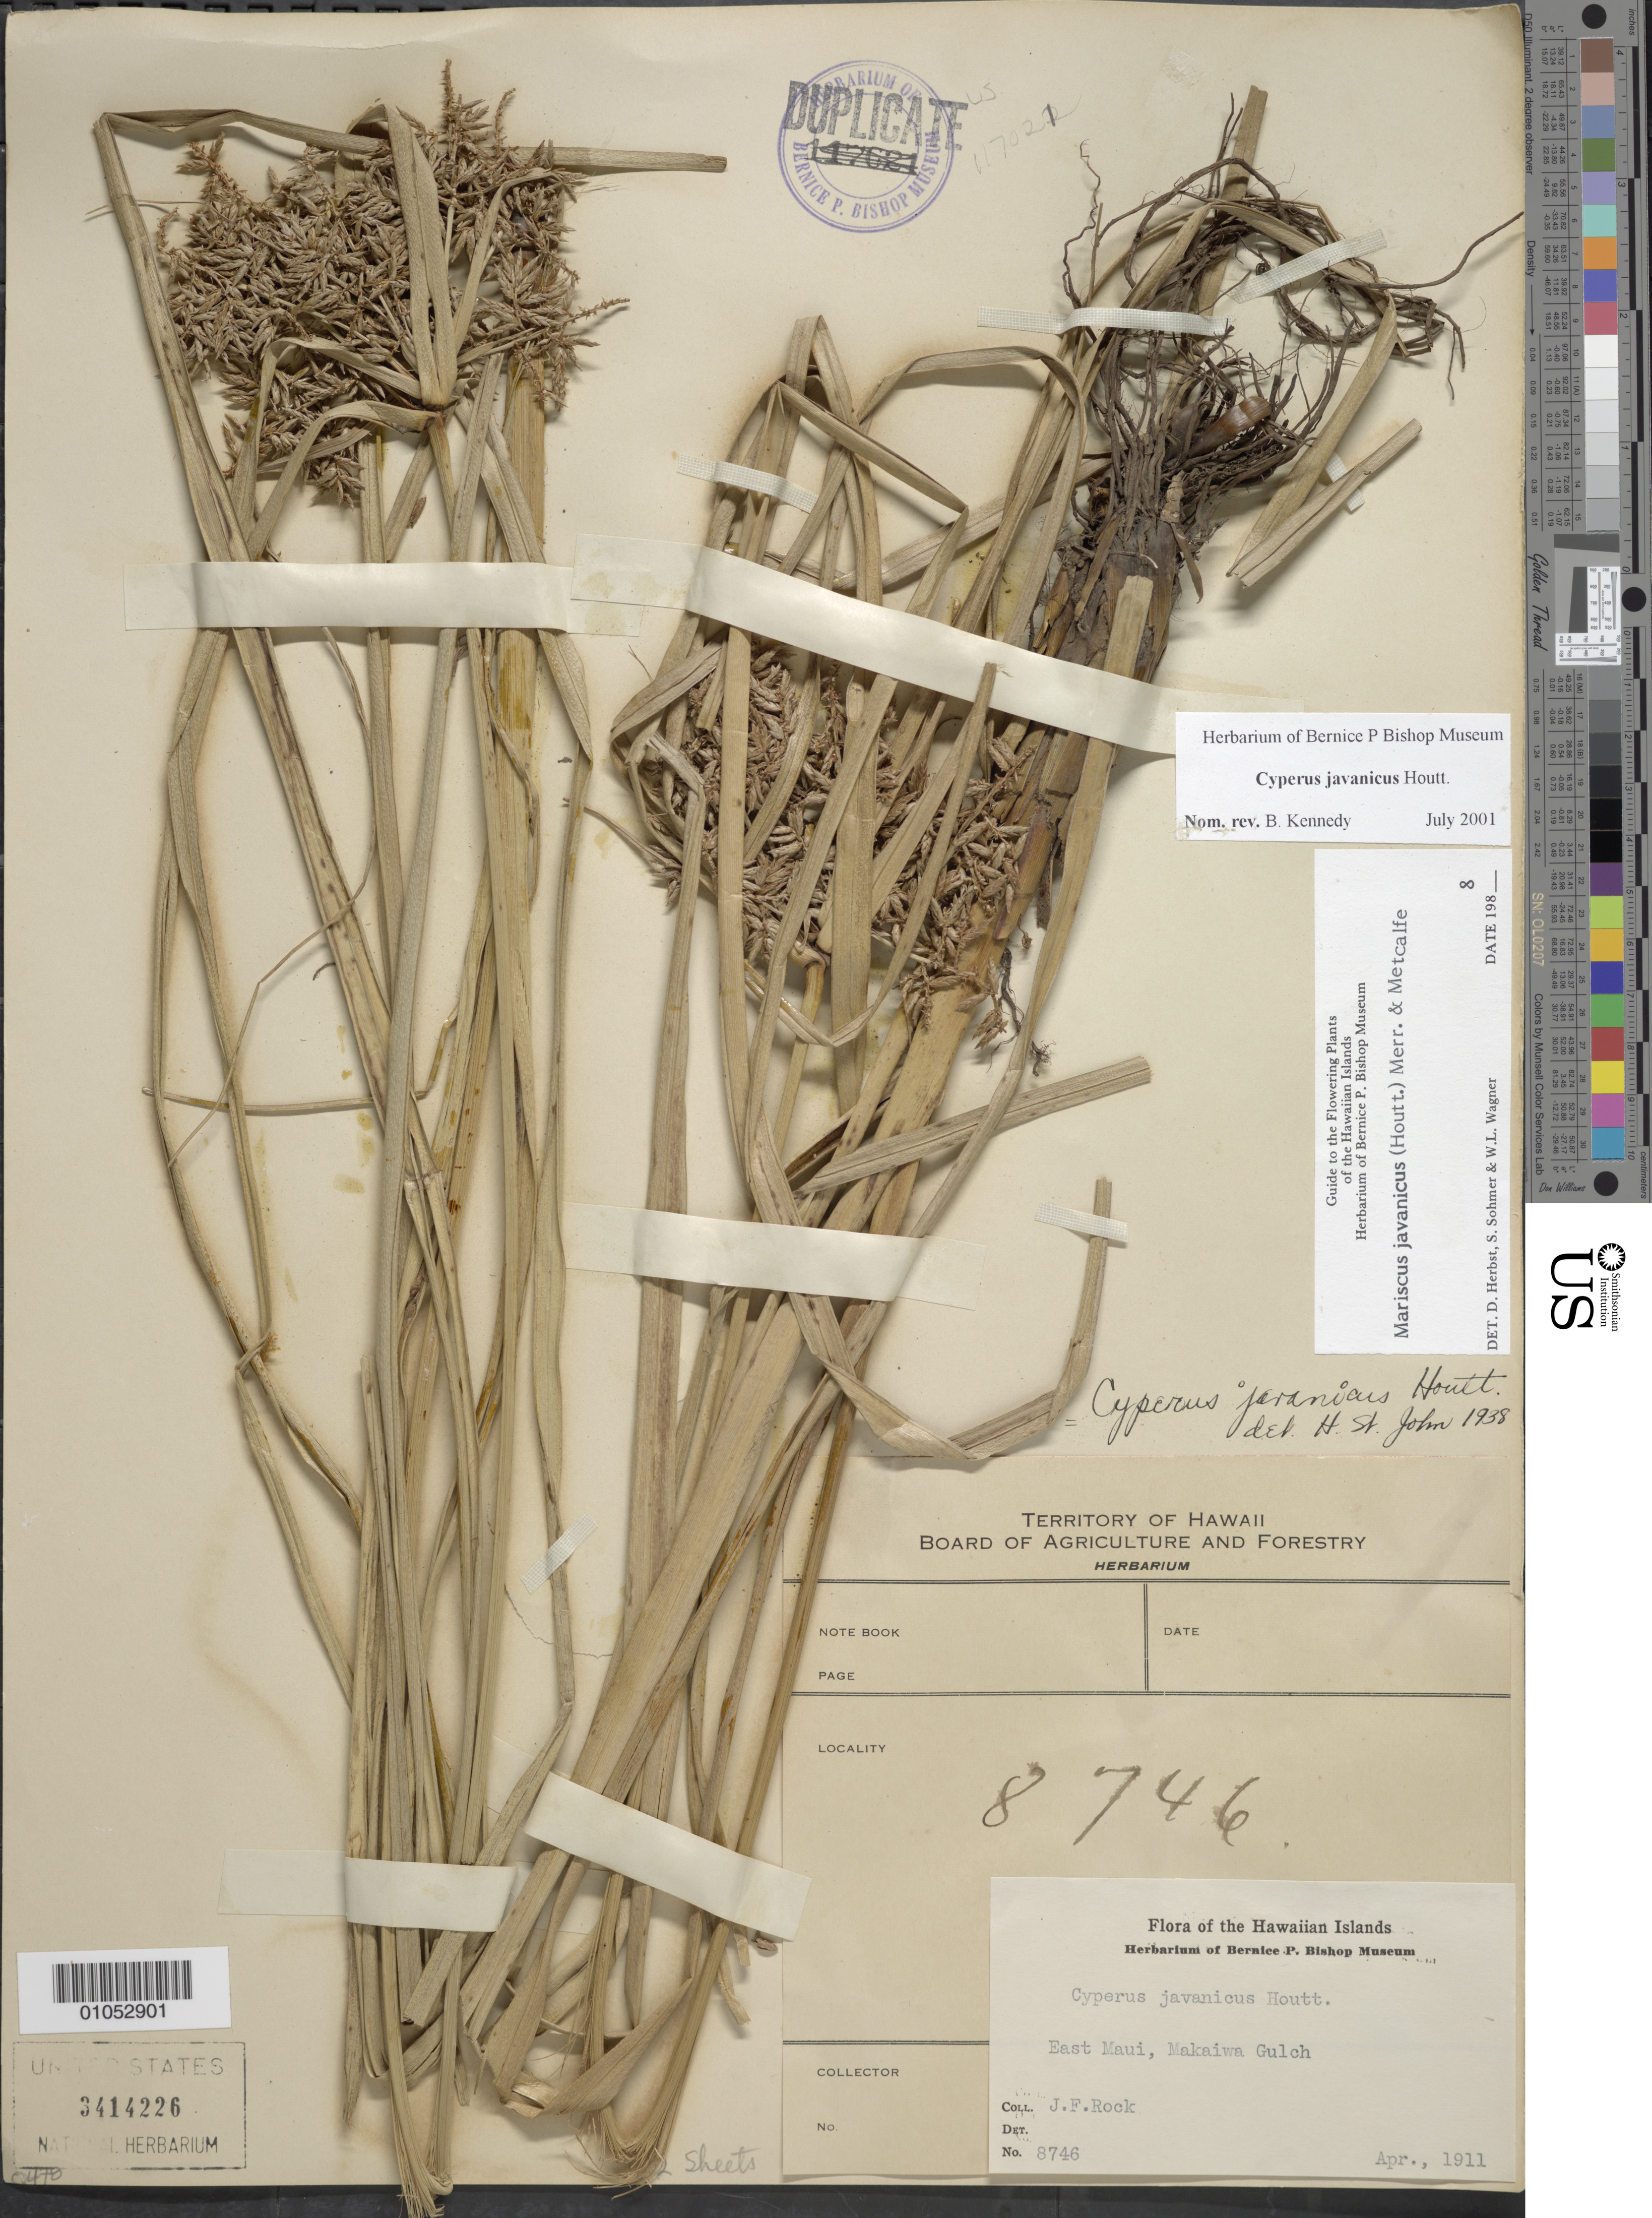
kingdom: Plantae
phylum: Tracheophyta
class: Liliopsida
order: Poales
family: Cyperaceae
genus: Cyperus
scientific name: Cyperus javanicus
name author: Houtt.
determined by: Kennedy, B.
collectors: J. F. Rock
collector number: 8746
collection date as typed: Apr 1911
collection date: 1911-04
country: United States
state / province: Hawaii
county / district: Maui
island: Maui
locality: East Maui, Makaiwa Gulch.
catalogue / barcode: US 3414226